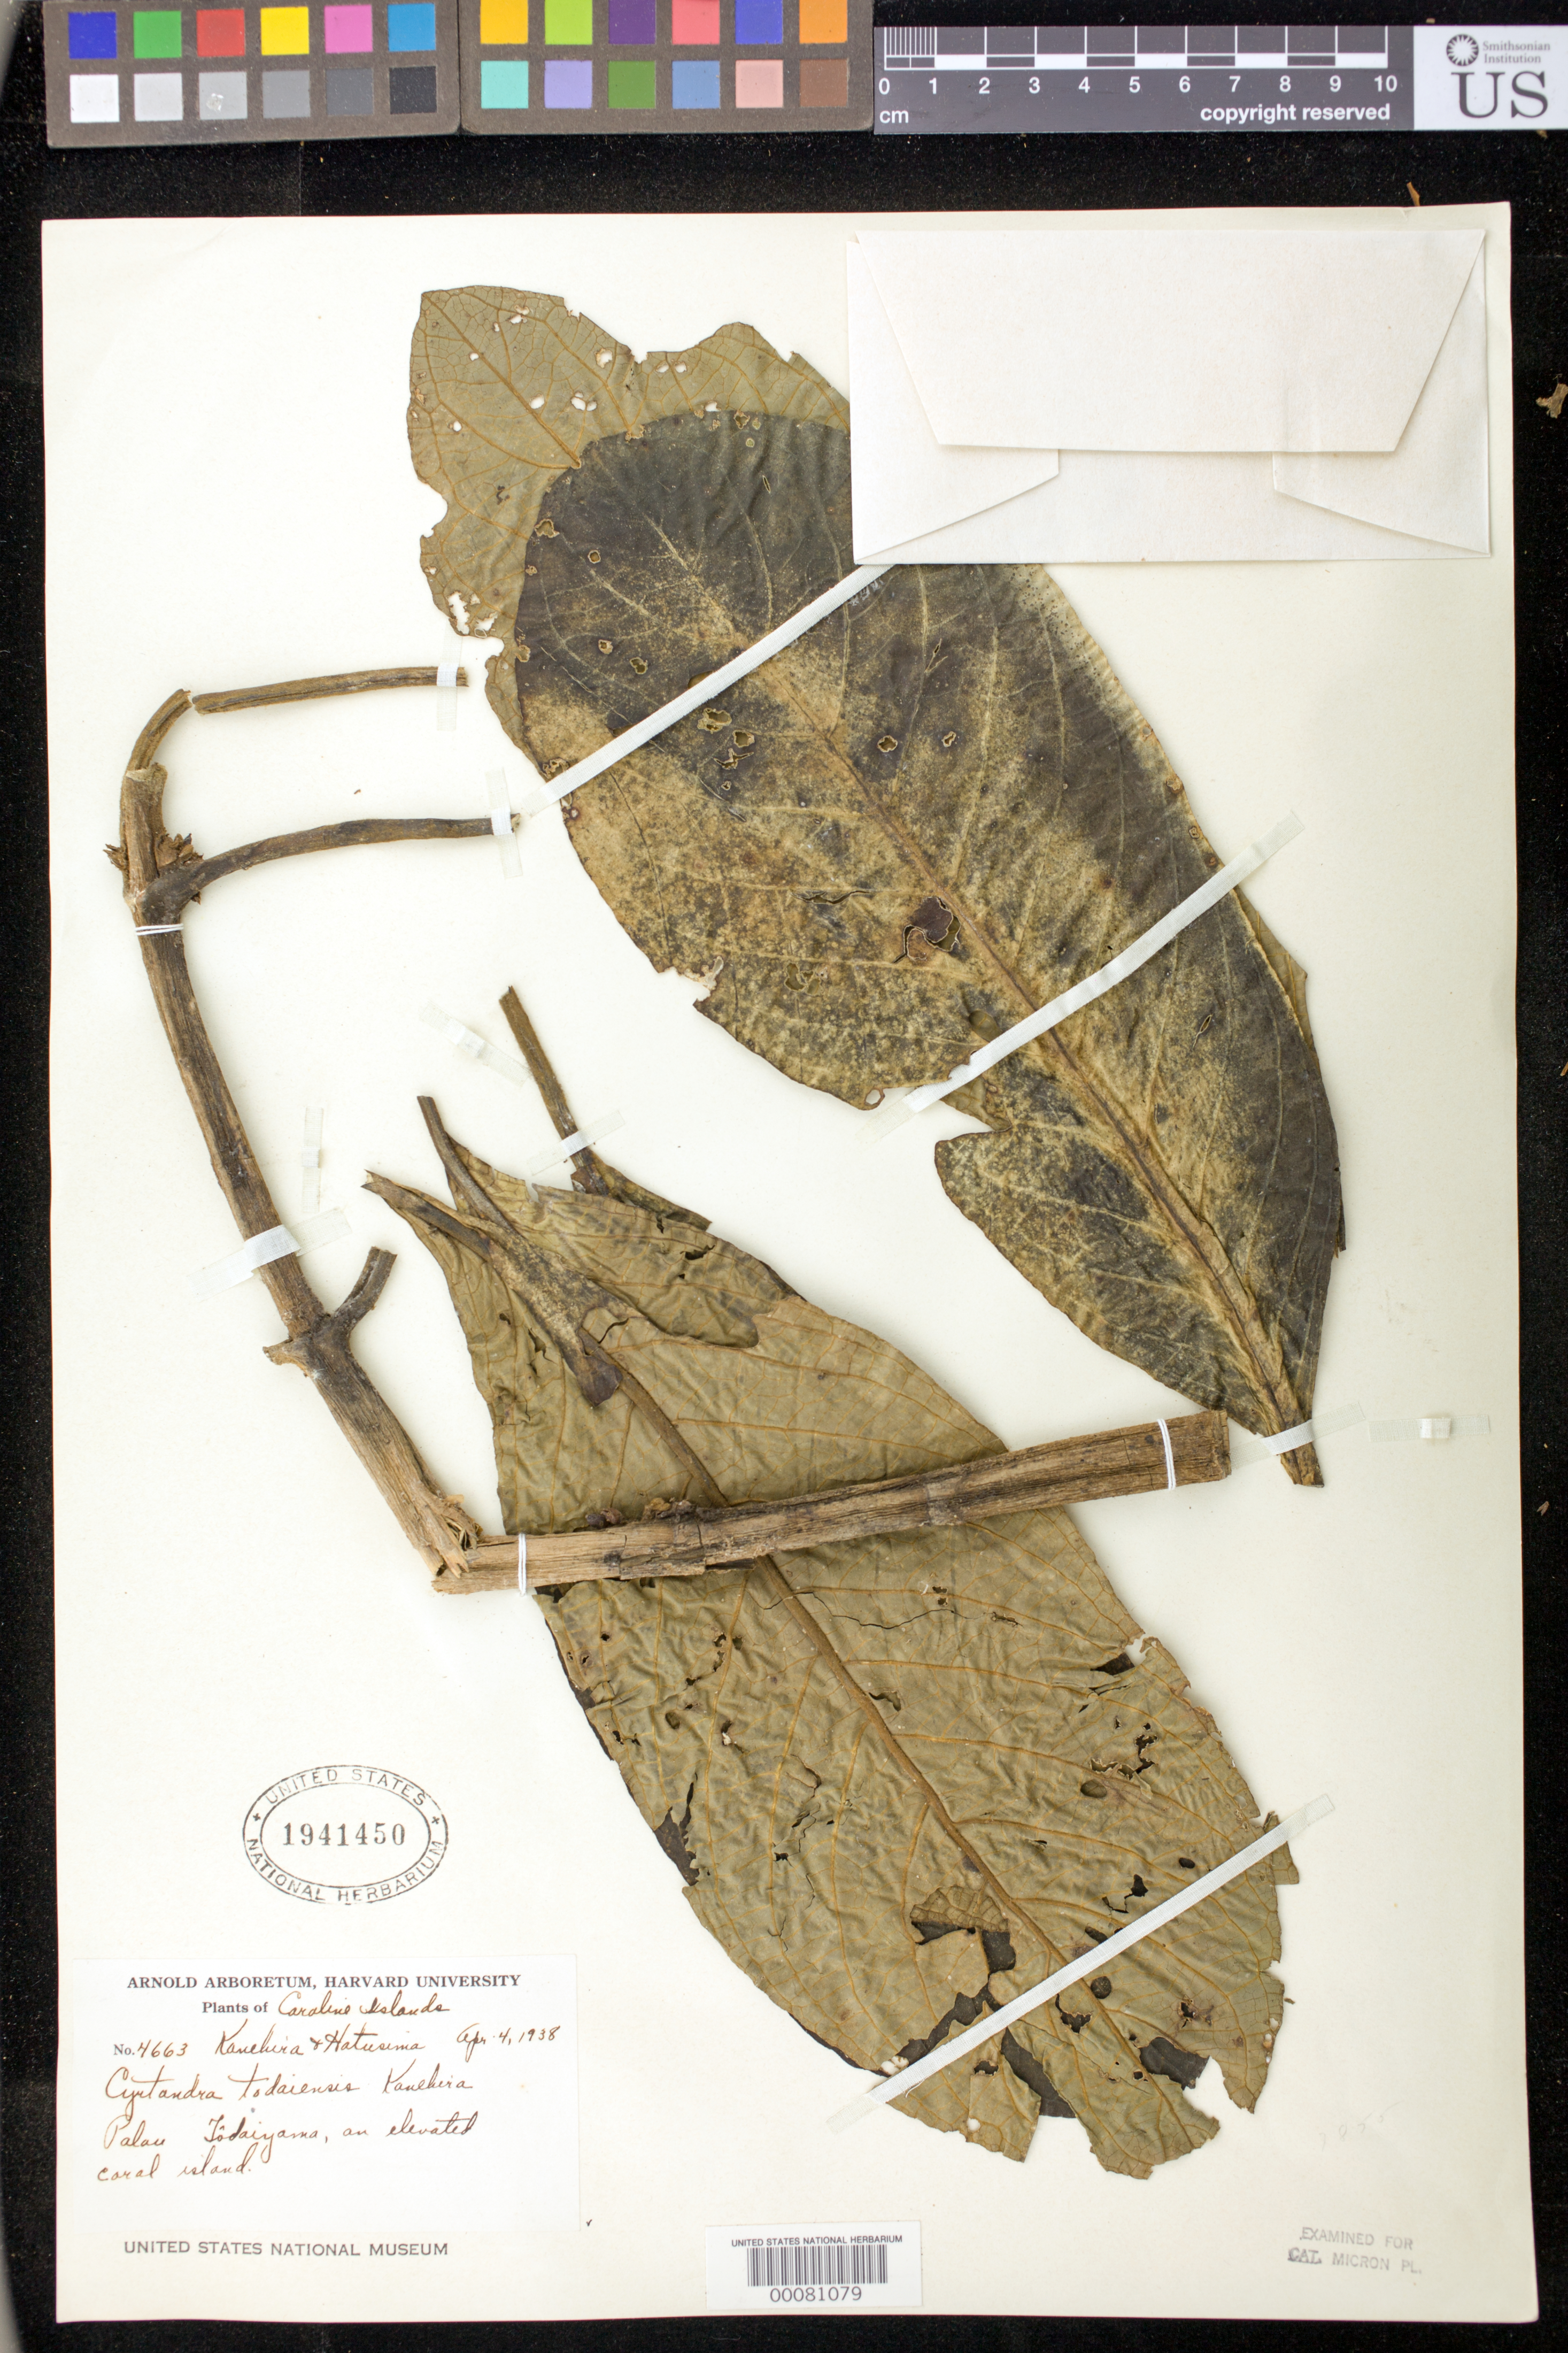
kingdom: Plantae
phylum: Tracheophyta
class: Magnoliopsida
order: Lamiales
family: Gesneriaceae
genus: Cyrtandra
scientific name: Cyrtandra todaiensis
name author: Kaneh.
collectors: R. Kanehira & S. Hatusima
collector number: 4663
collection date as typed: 04 Apr 1938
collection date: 1938-04-04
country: Palau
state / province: Caroline Is.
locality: Palau Todaiyama, an elevated coral island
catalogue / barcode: US 1941450